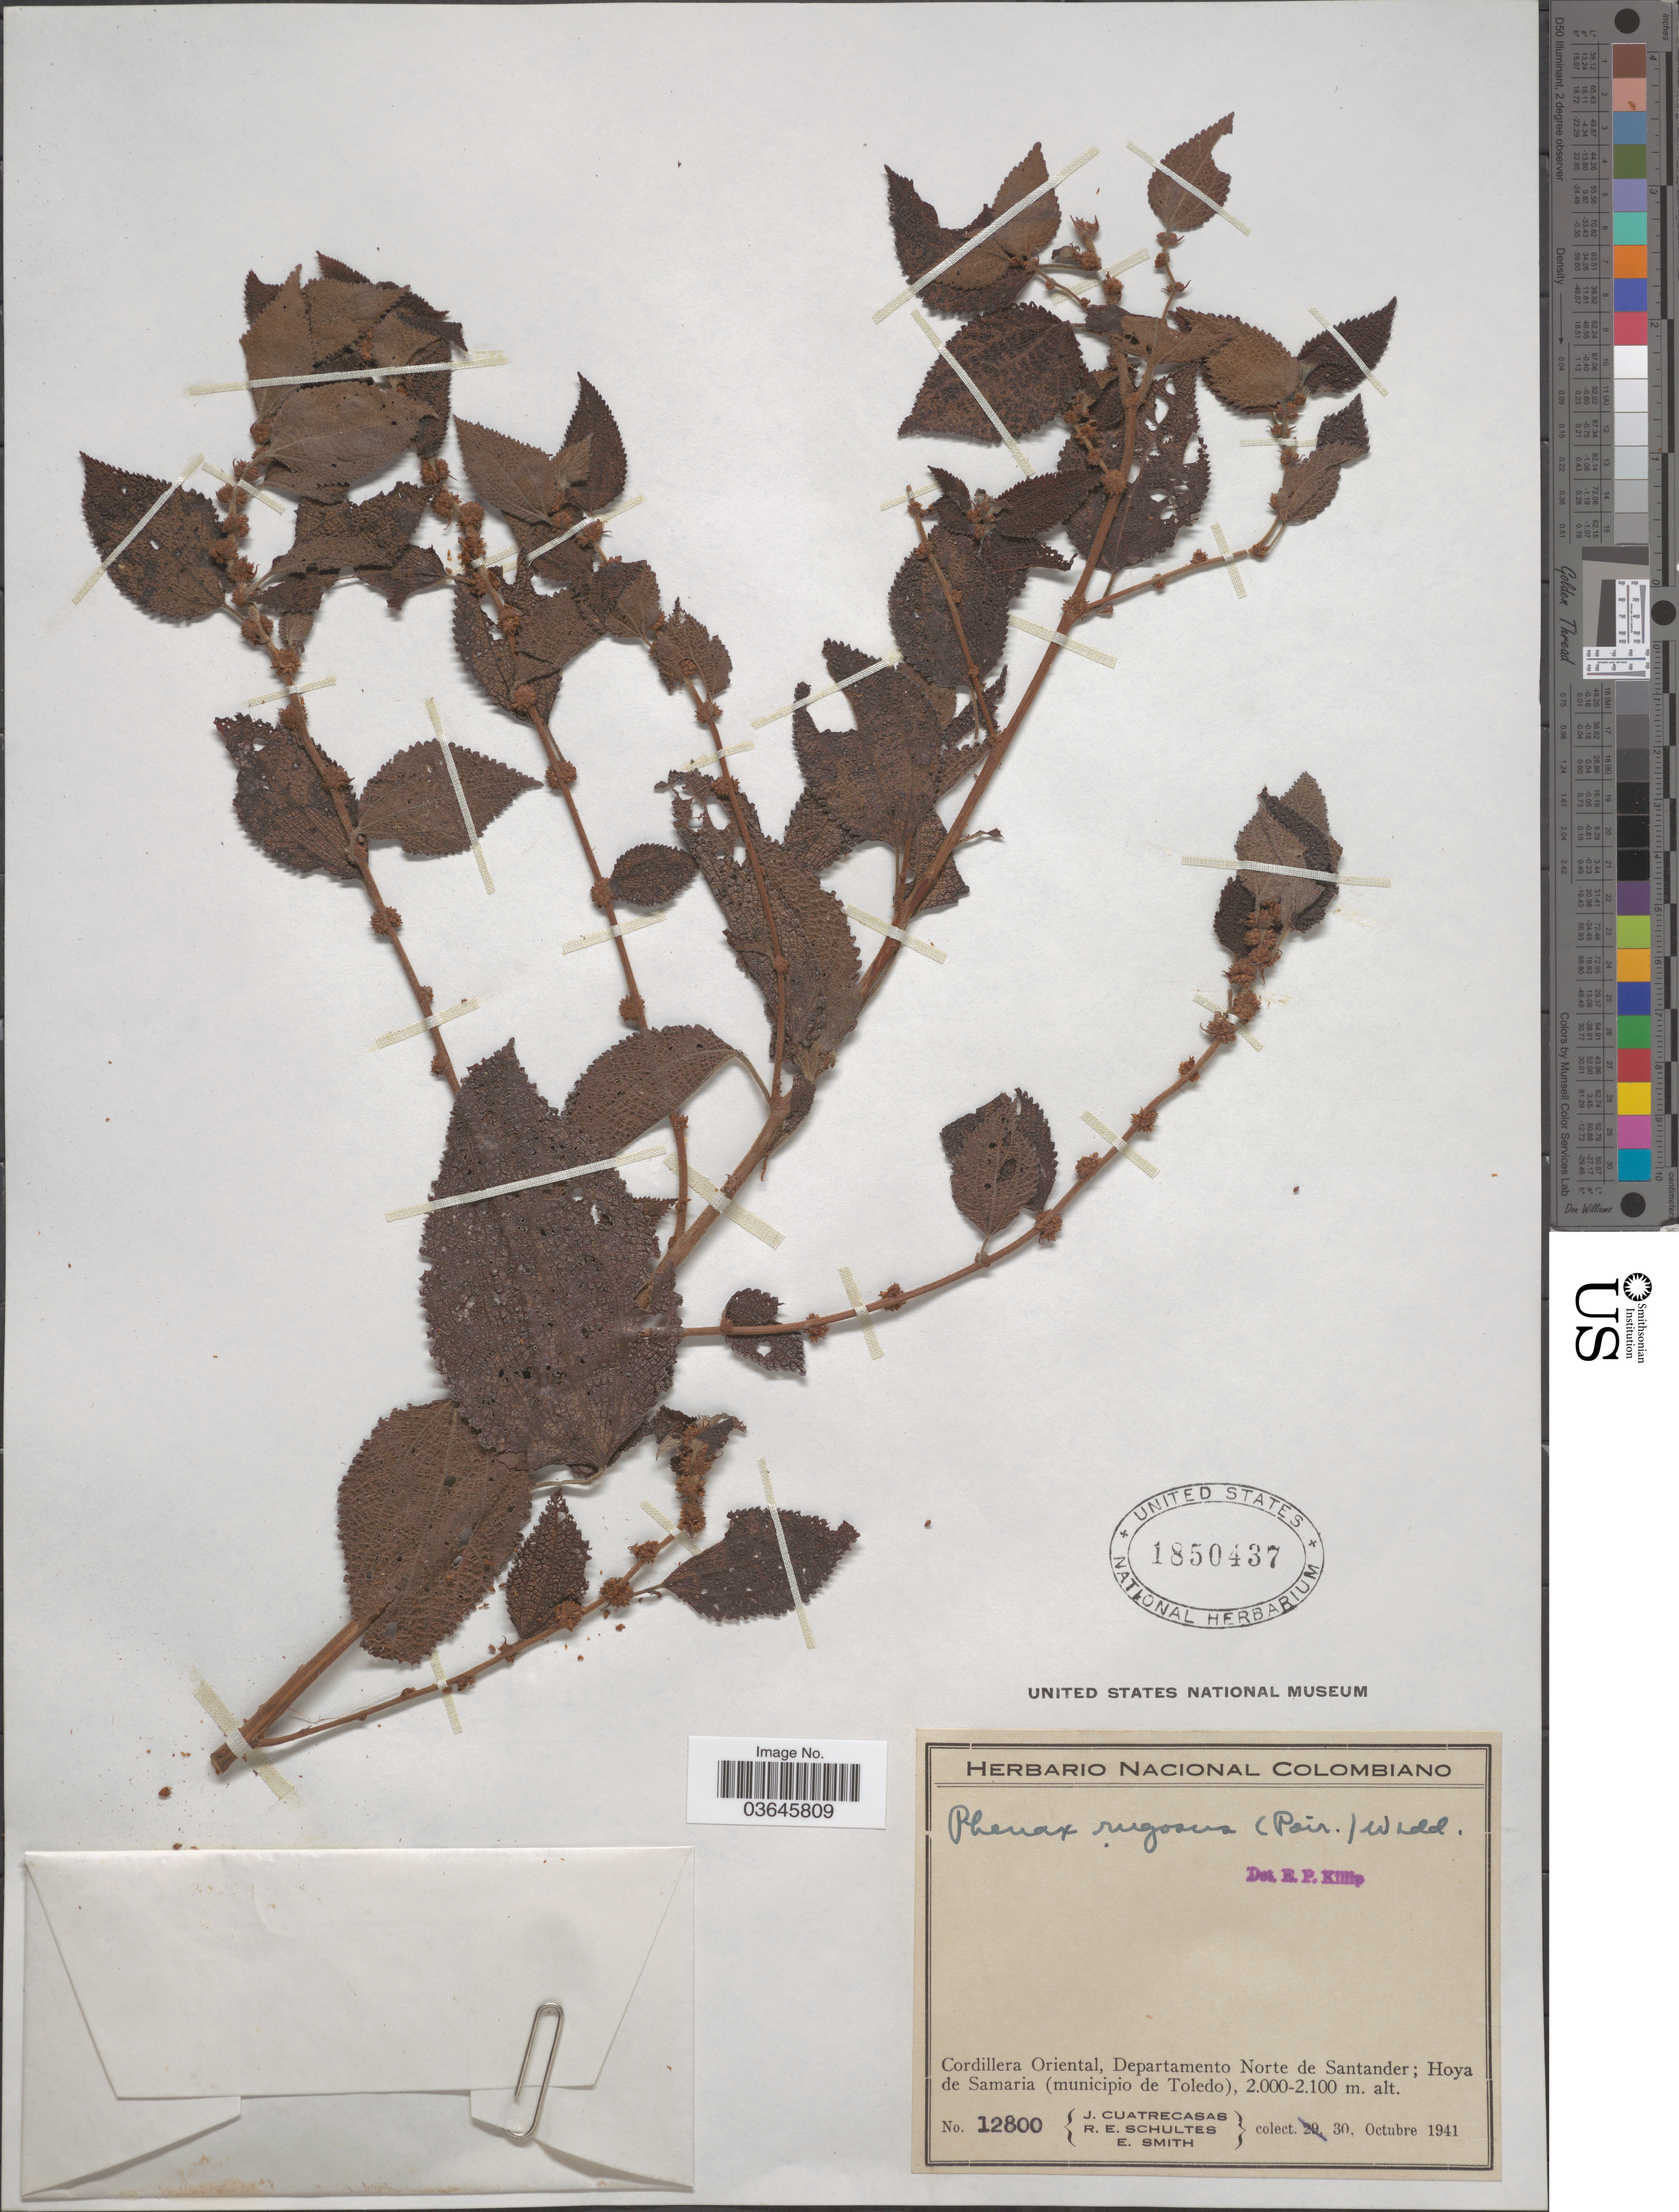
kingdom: Plantae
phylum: Tracheophyta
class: Magnoliopsida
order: Rosales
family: Urticaceae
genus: Phenax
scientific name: Phenax rugosus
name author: (Poir.) Wedd.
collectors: J. Cuatrecasas, R. E. Schultes & E. Smith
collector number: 12800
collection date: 1941-10-30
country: Colombia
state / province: Norte de Santander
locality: Cordillera Oriental, Departamento Norte de Santander; Hoya de Samaria (municipio de Toledo).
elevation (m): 2000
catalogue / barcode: US 1850437